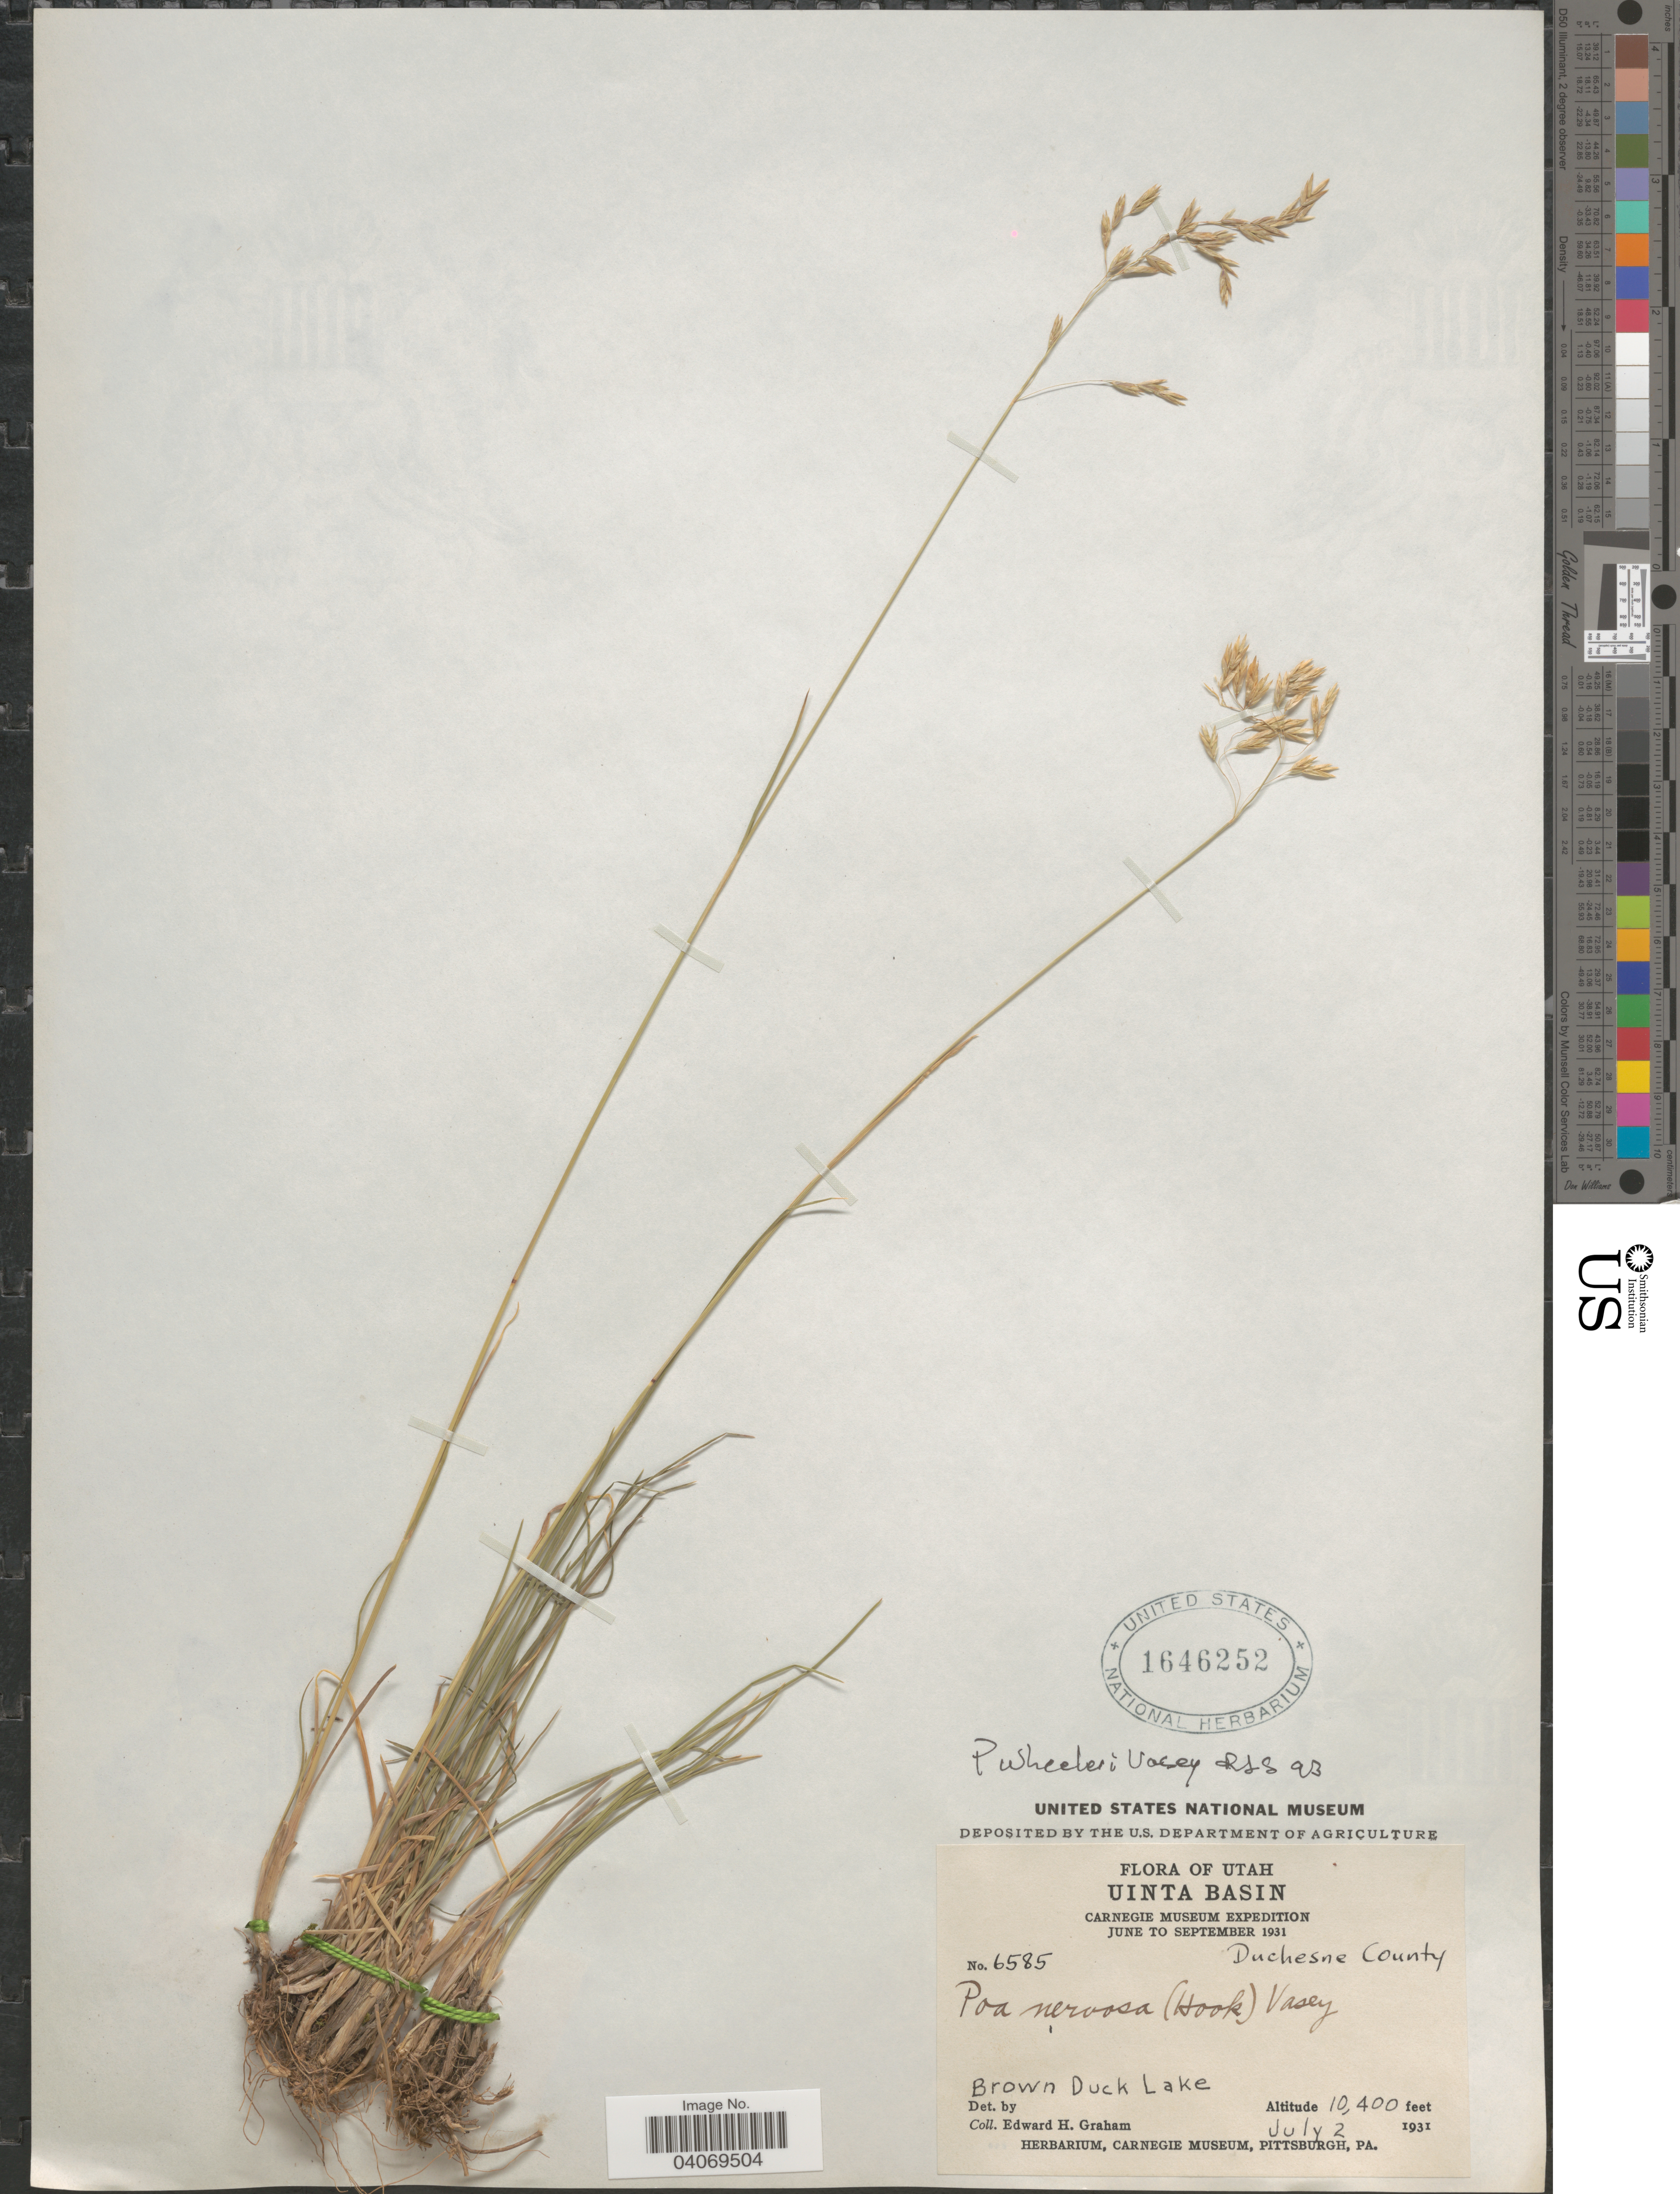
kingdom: Plantae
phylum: Tracheophyta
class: Liliopsida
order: Poales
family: Poaceae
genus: Poa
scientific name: Poa wheeleri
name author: Vasey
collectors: E. H. Graham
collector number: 6585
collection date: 1931-07-02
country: United States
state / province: Utah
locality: Uinta Basin. Carnegie Museum Expedition June to September 1931. Duchesne County. Brown Duck Lake.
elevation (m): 3170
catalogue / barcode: US 1646252